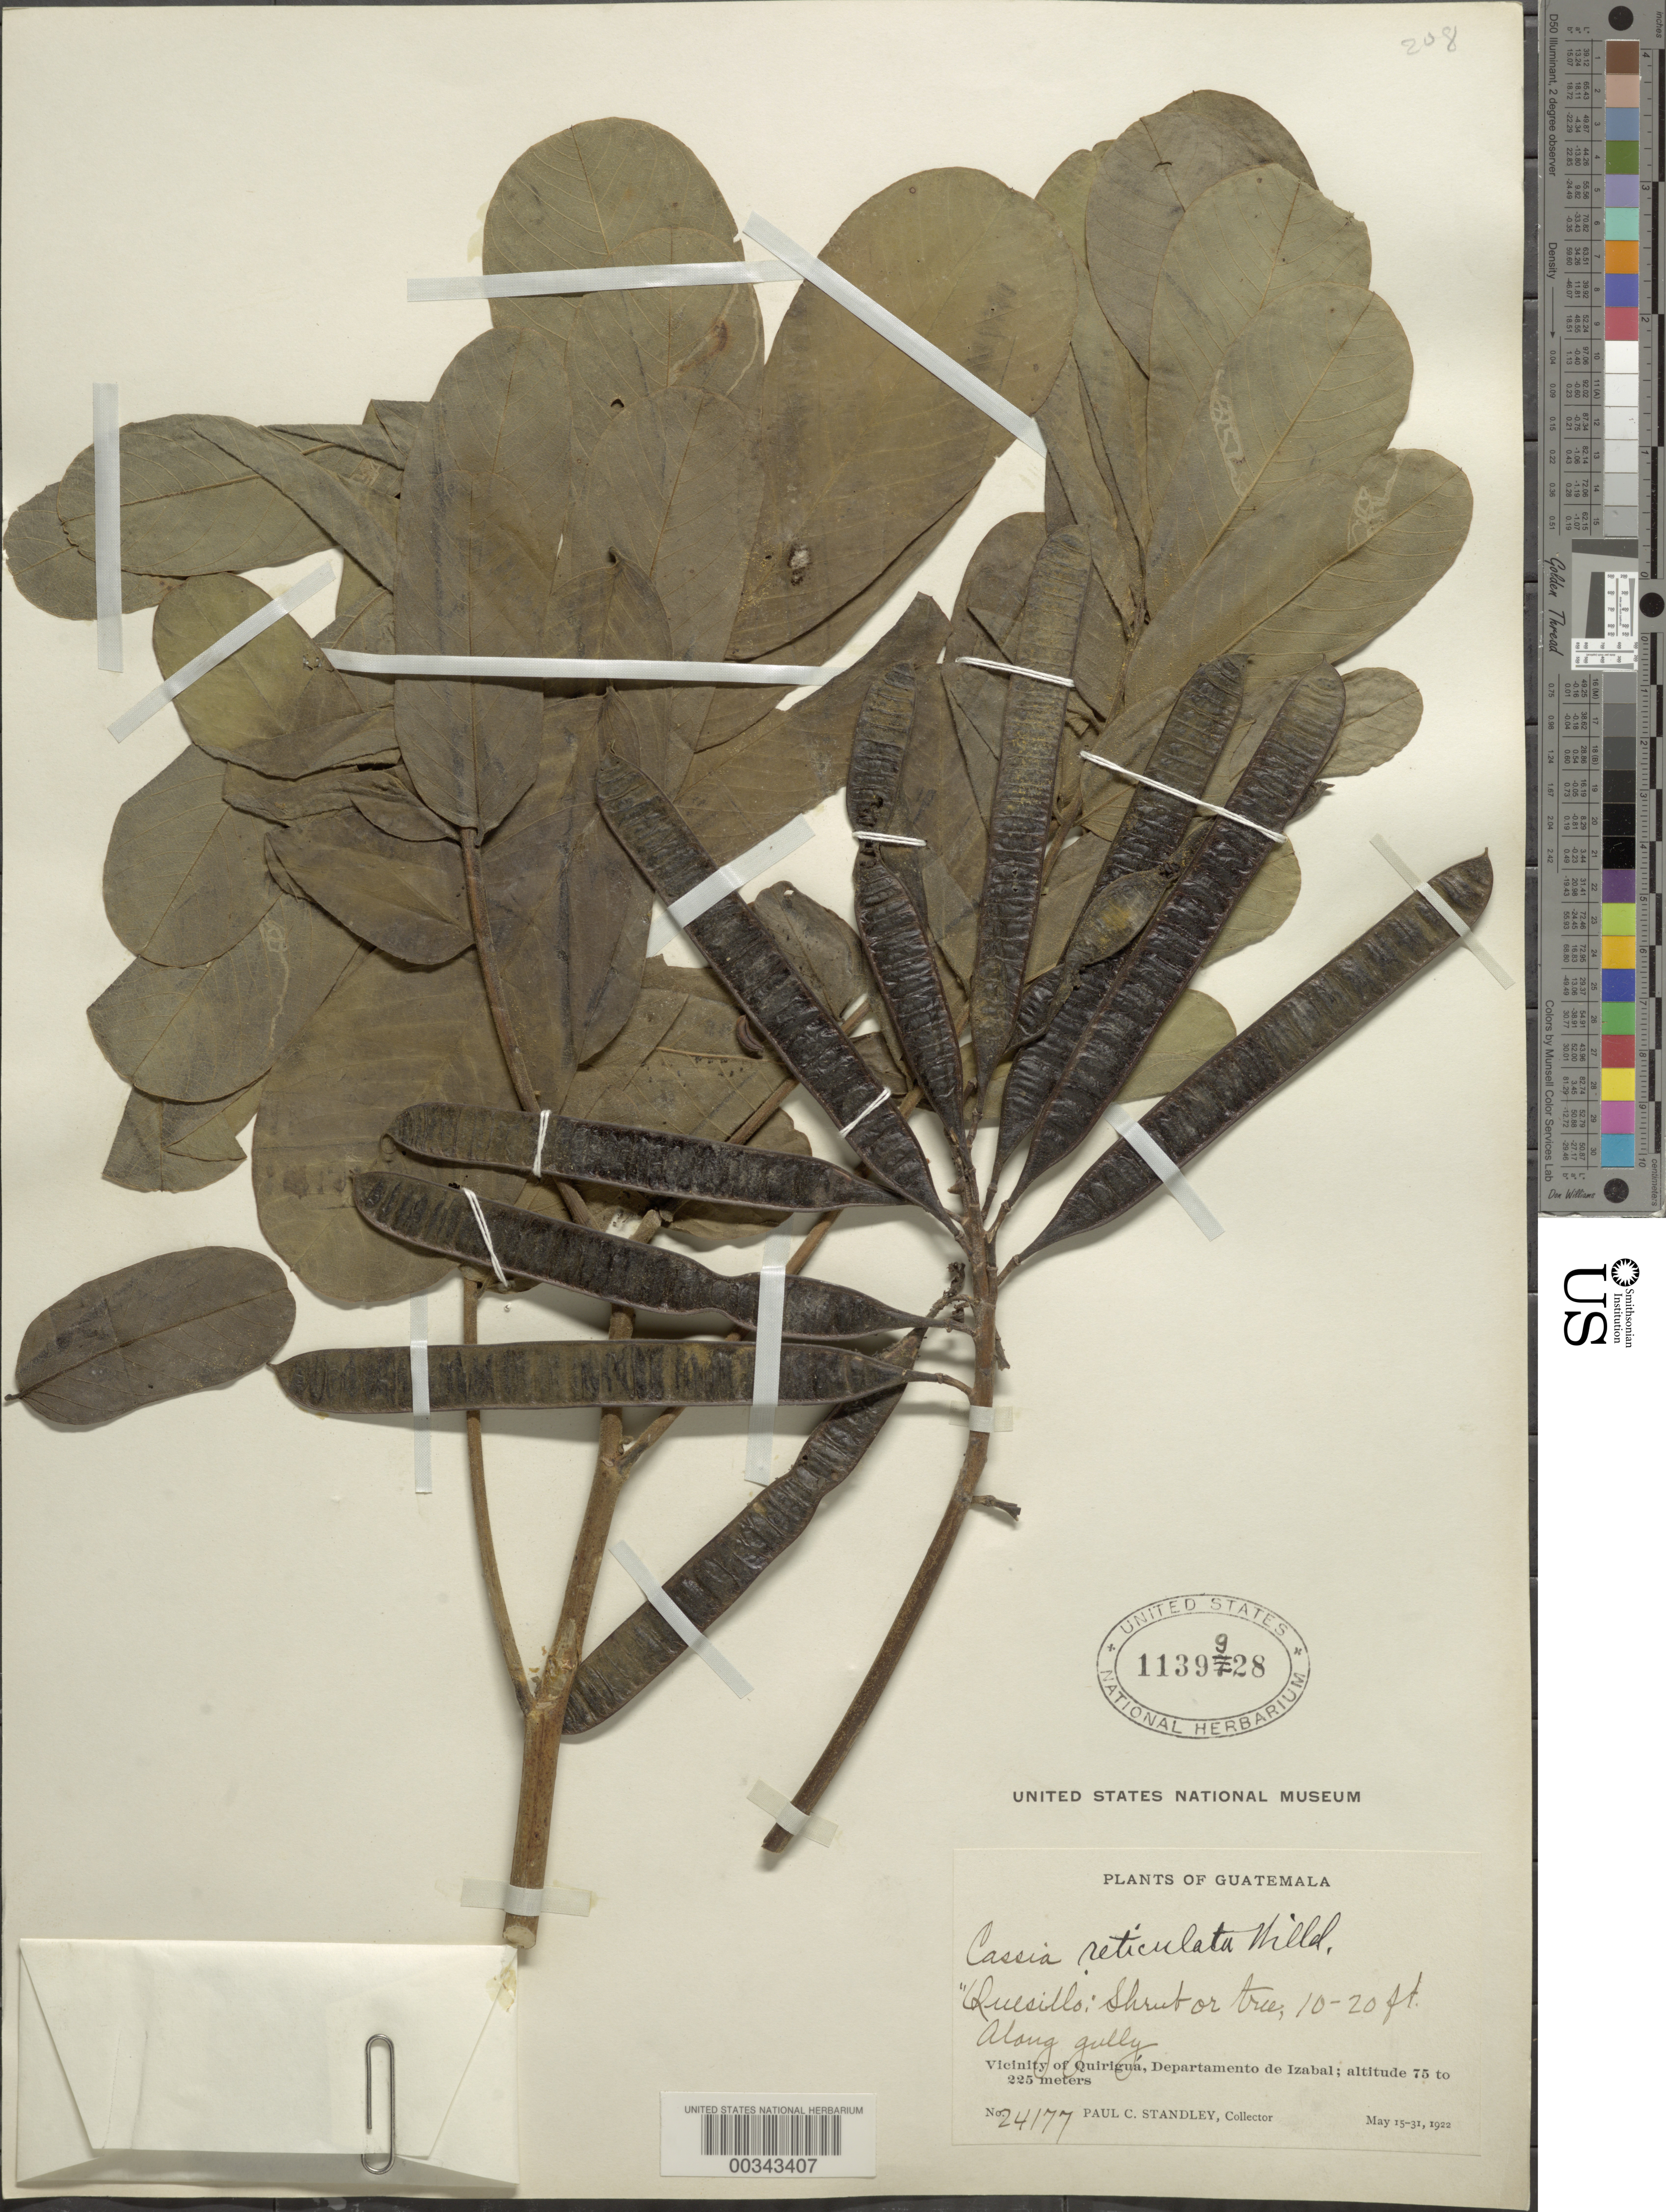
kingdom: Plantae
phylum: Tracheophyta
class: Magnoliopsida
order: Fabales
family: Fabaceae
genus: Senna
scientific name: Senna reticulata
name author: (Willd.) H.S. Irwin & Barneby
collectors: P. C. Standley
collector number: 24177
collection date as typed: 15 May 1922 to 31 May 1922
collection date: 1922-05-15/1922-05-31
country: Guatemala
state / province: Izabal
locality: Vicinity of Quiriguá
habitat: Along gully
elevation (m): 75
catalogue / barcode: US 1139928